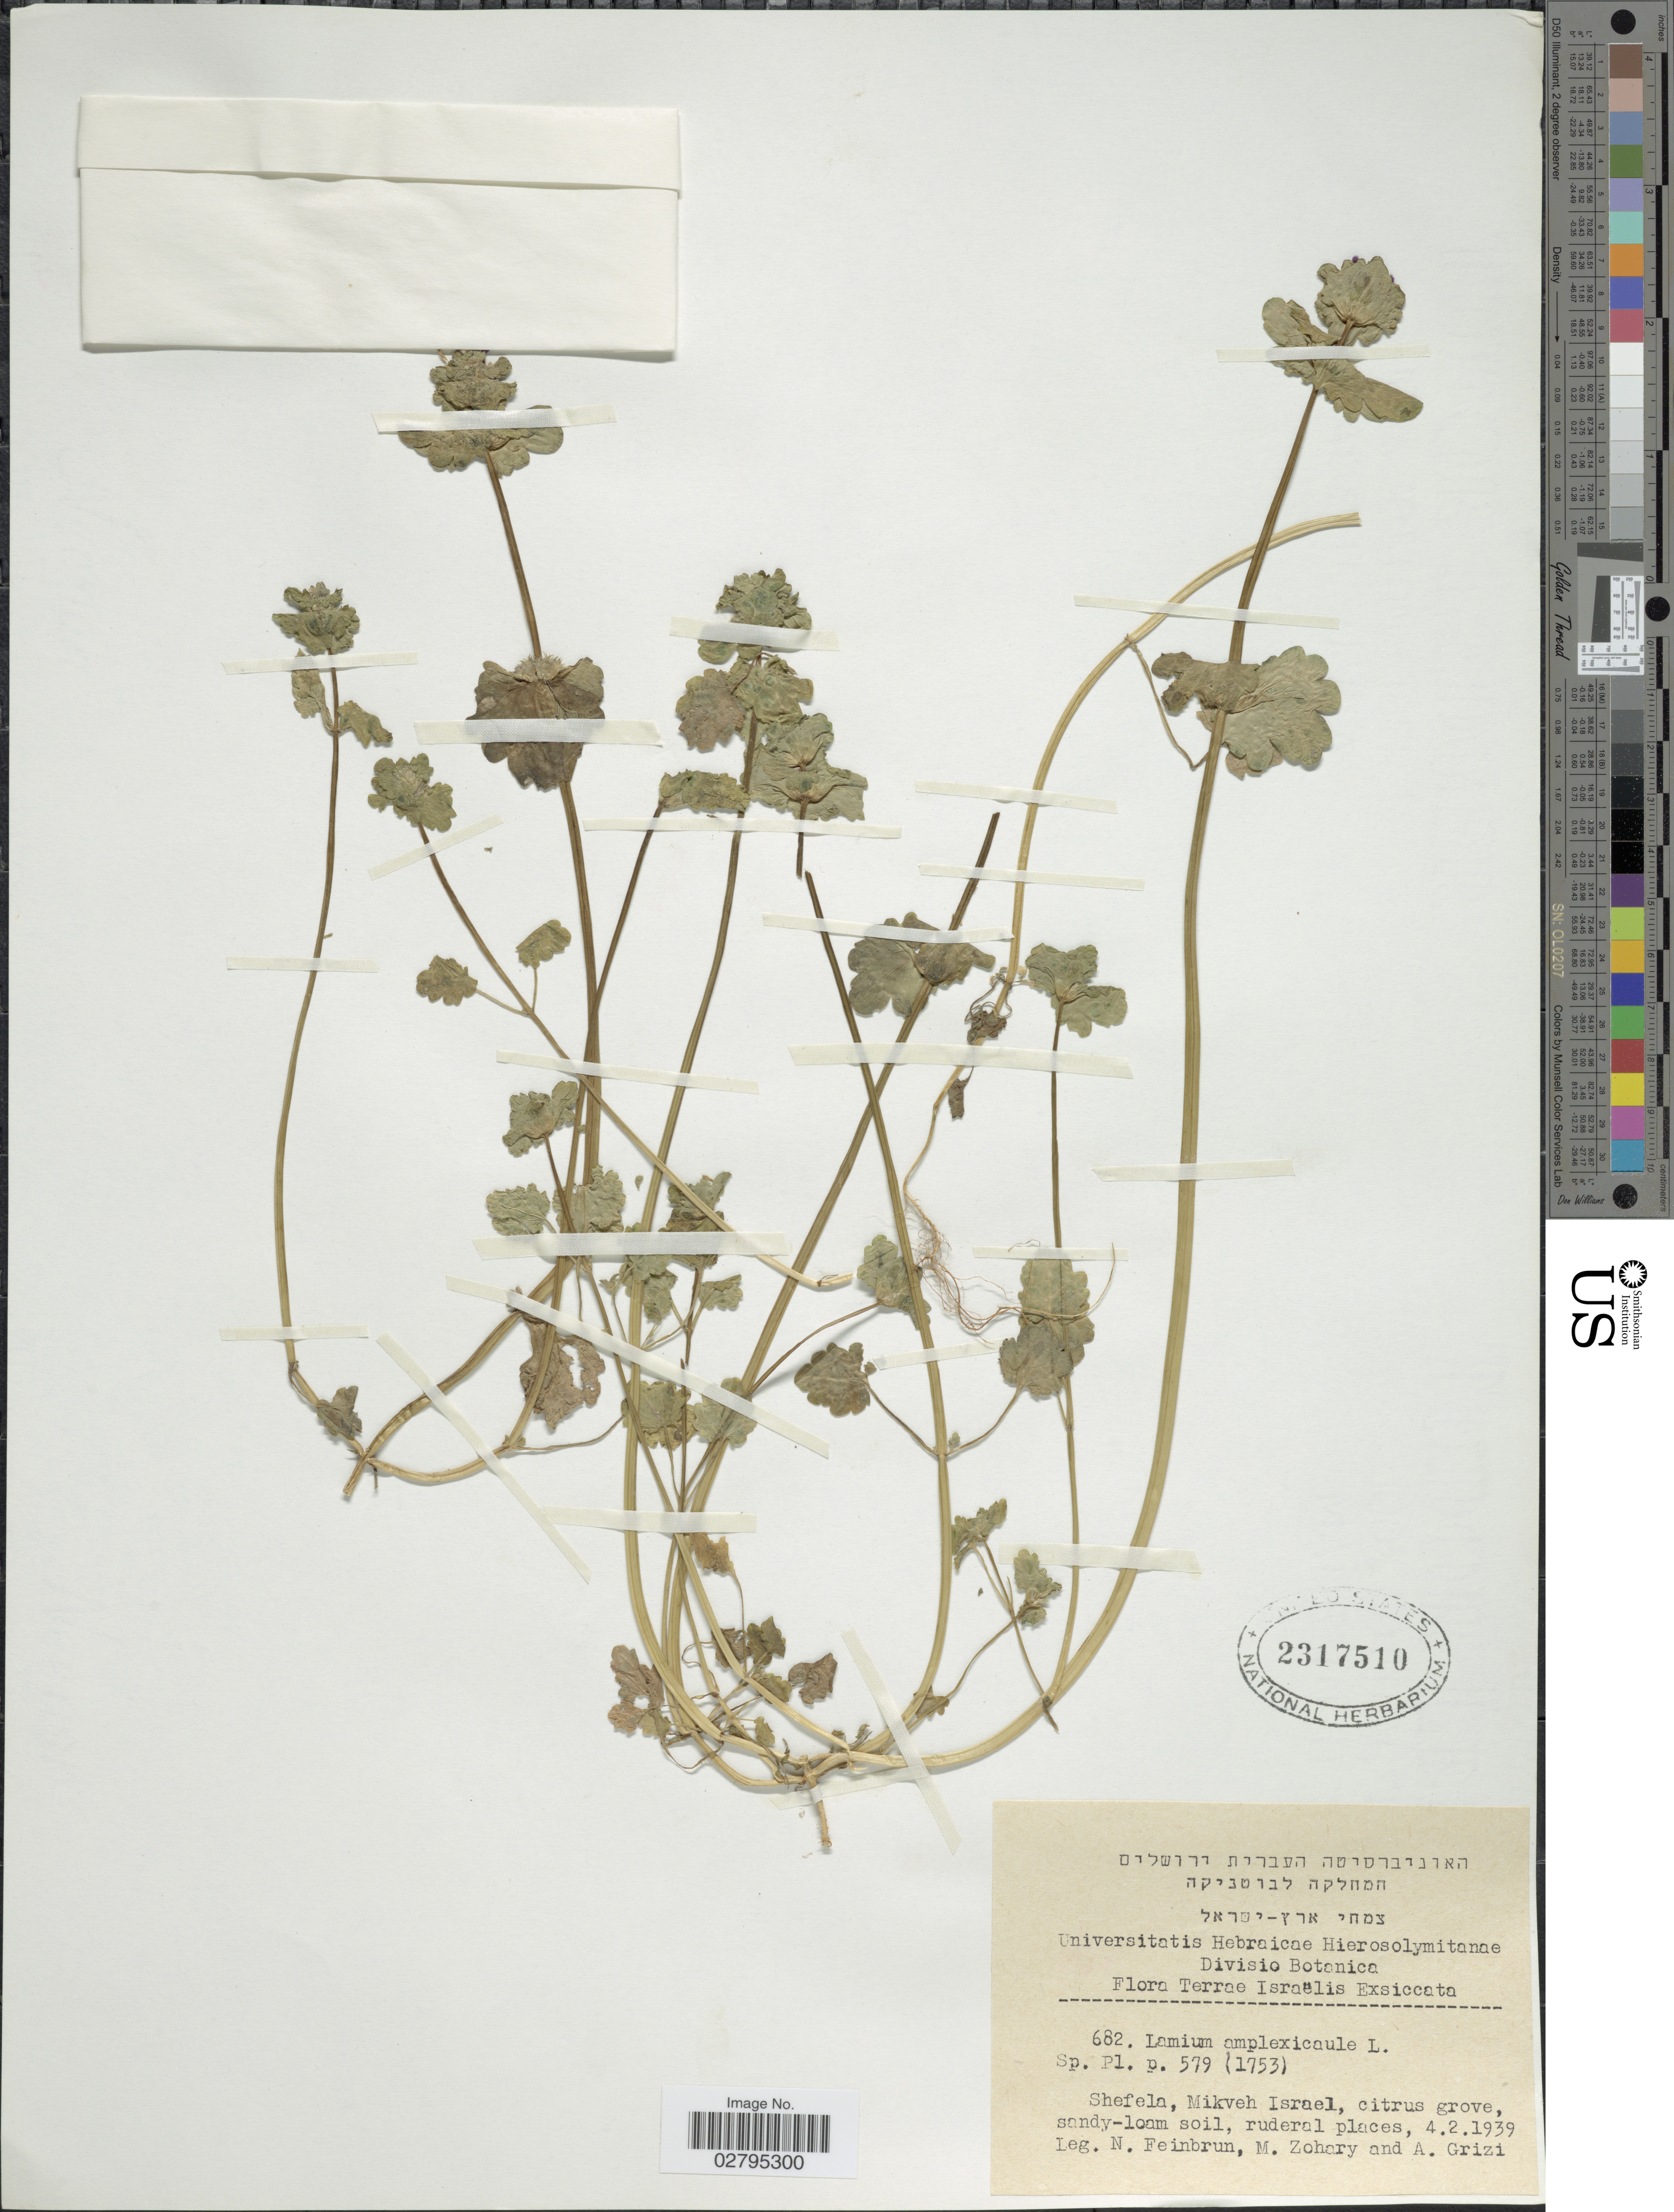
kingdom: Plantae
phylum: Tracheophyta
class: Magnoliopsida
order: Lamiales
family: Lamiaceae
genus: Lamium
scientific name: Lamium amplexicaule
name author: L.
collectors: N. Feinbrun, M. Zohary & A. Grizi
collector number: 682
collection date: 1939-02-04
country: Israel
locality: Shefela, Mikveh Israel, citrus grove.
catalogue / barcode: US 2317510